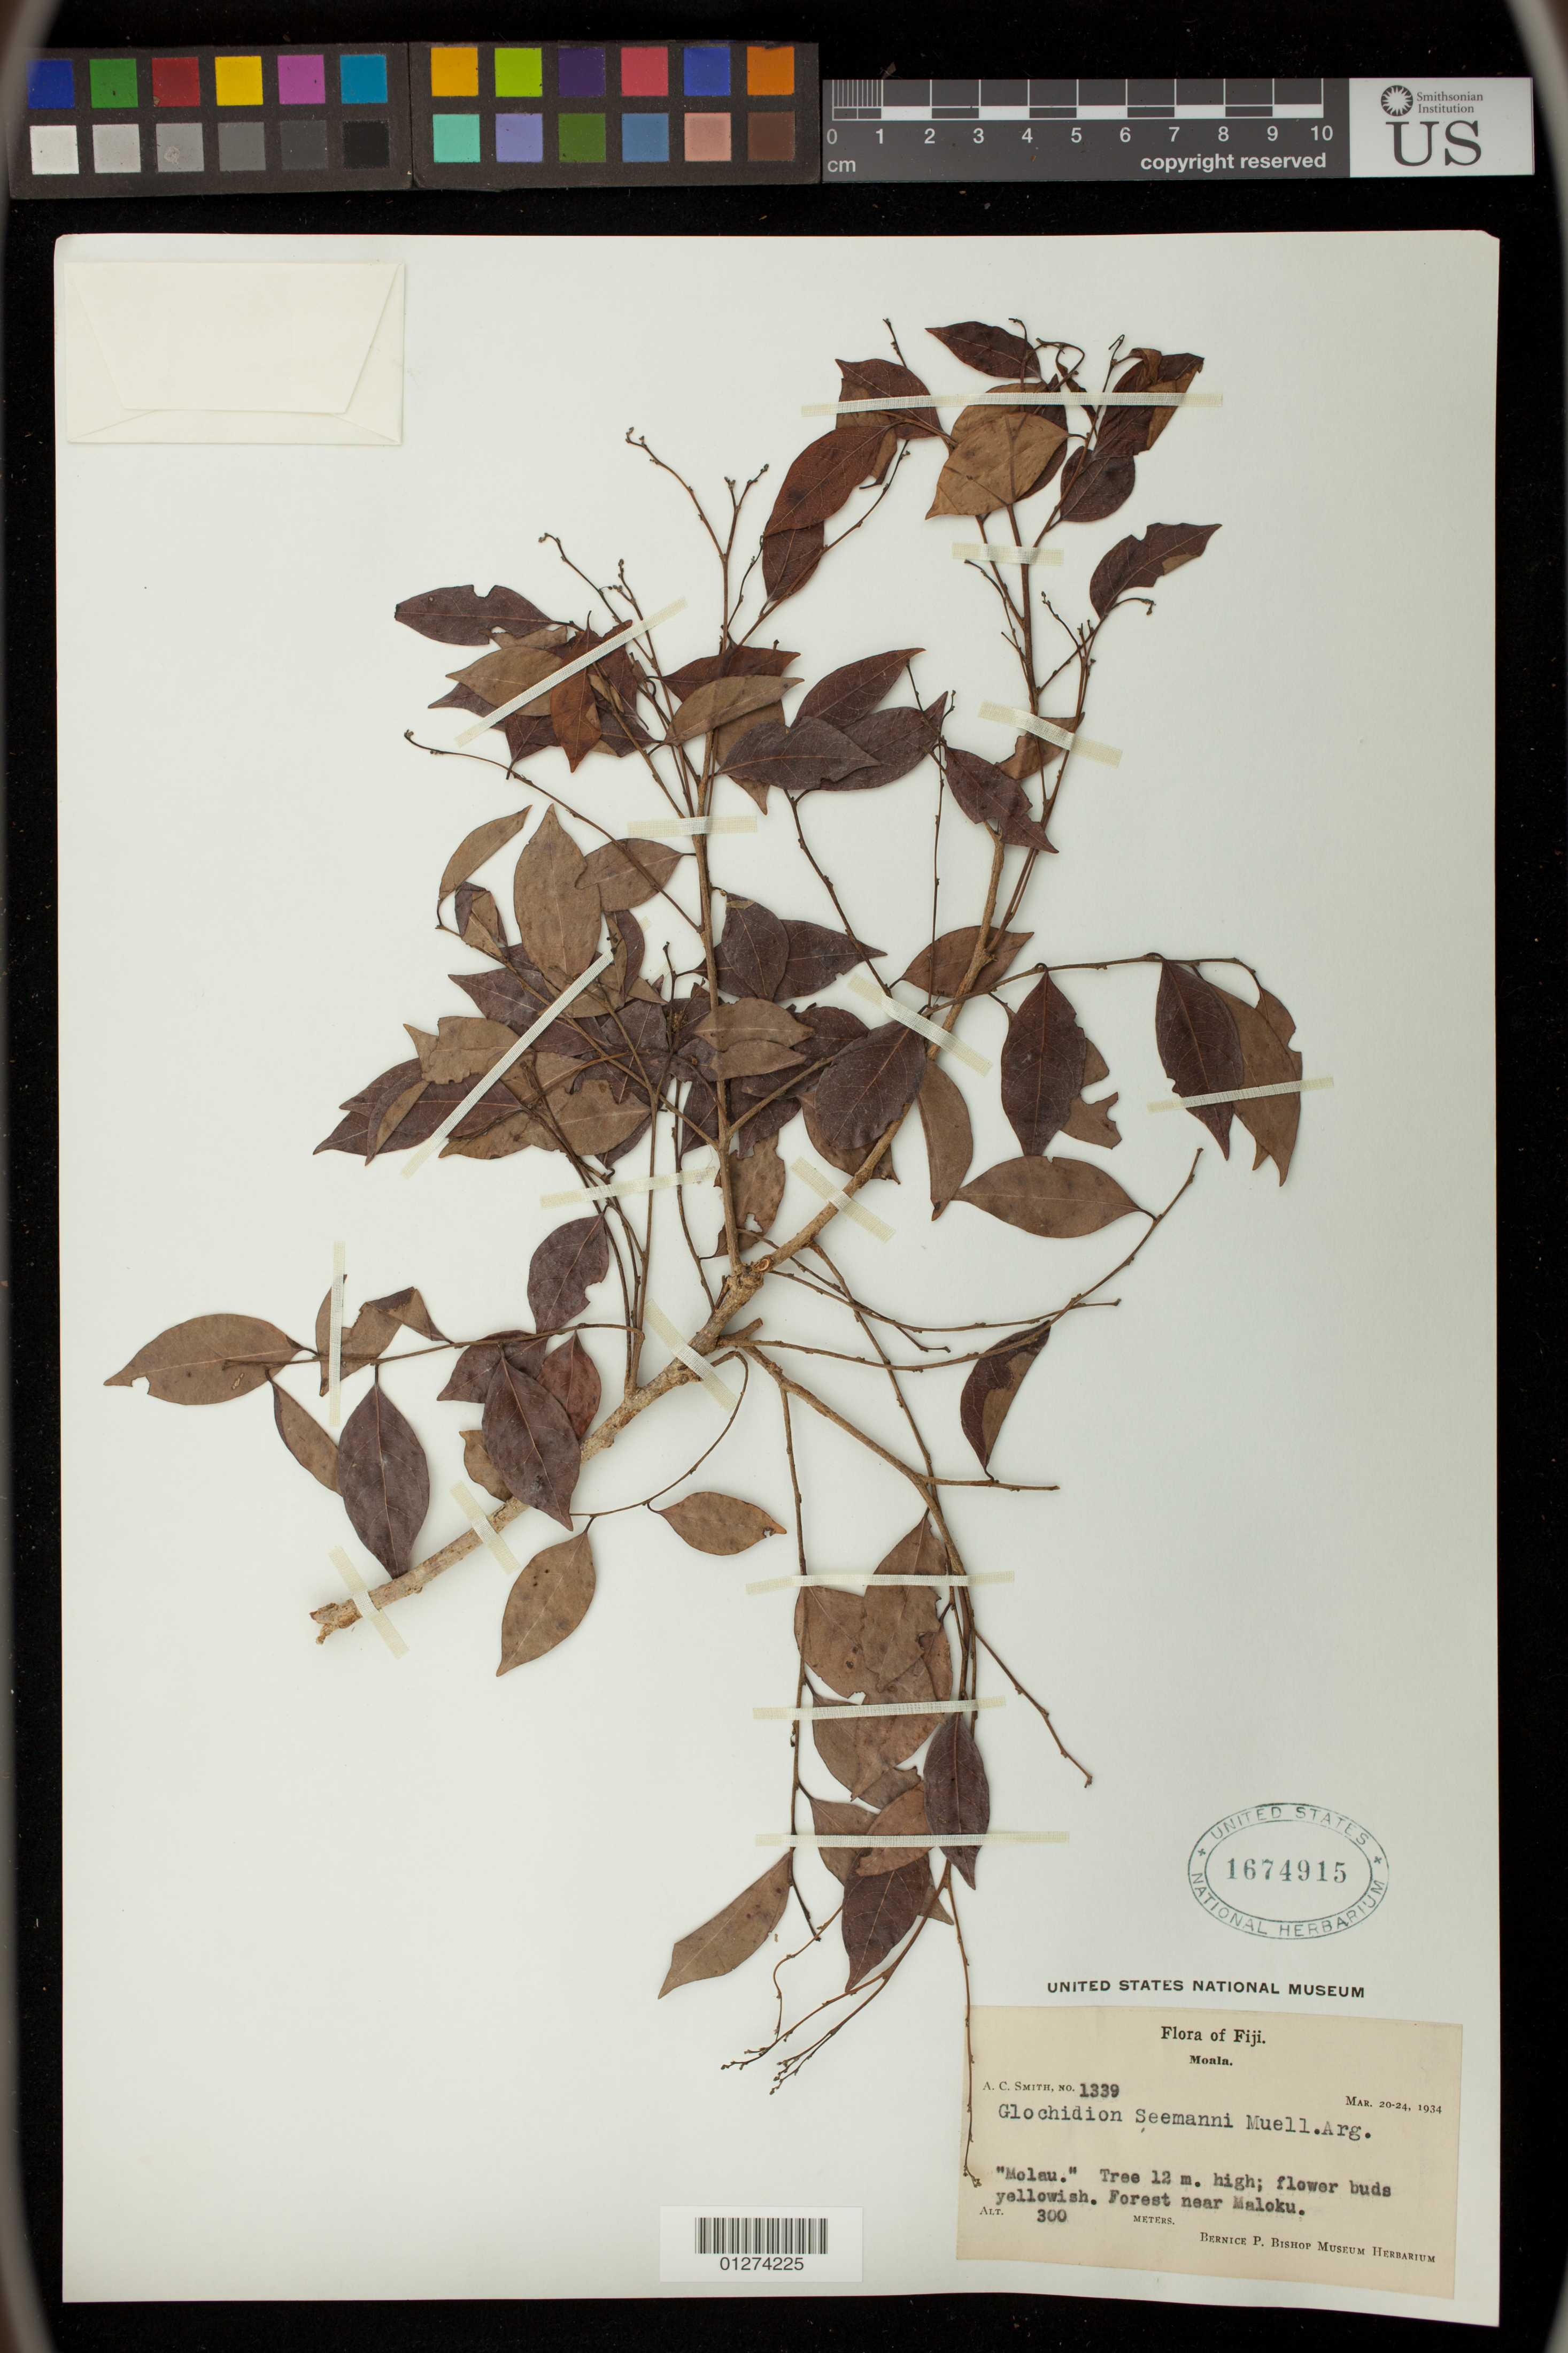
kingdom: Plantae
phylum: Tracheophyta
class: Magnoliopsida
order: Malpighiales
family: Phyllanthaceae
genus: Phyllanthus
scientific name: Phyllanthus seemannii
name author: (Müll. Arg.) Müll. Arg.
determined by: Wagner, W. L., (BOT), Smithsonian Institution - National Museum of Natural History (UNITED STATES)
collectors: A. C. Smith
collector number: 1339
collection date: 1934-03-20/1934-03-24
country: Fiji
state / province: Eastern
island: Moala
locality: Moala. Forest near Maloku.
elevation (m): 300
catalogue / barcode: US 1674915